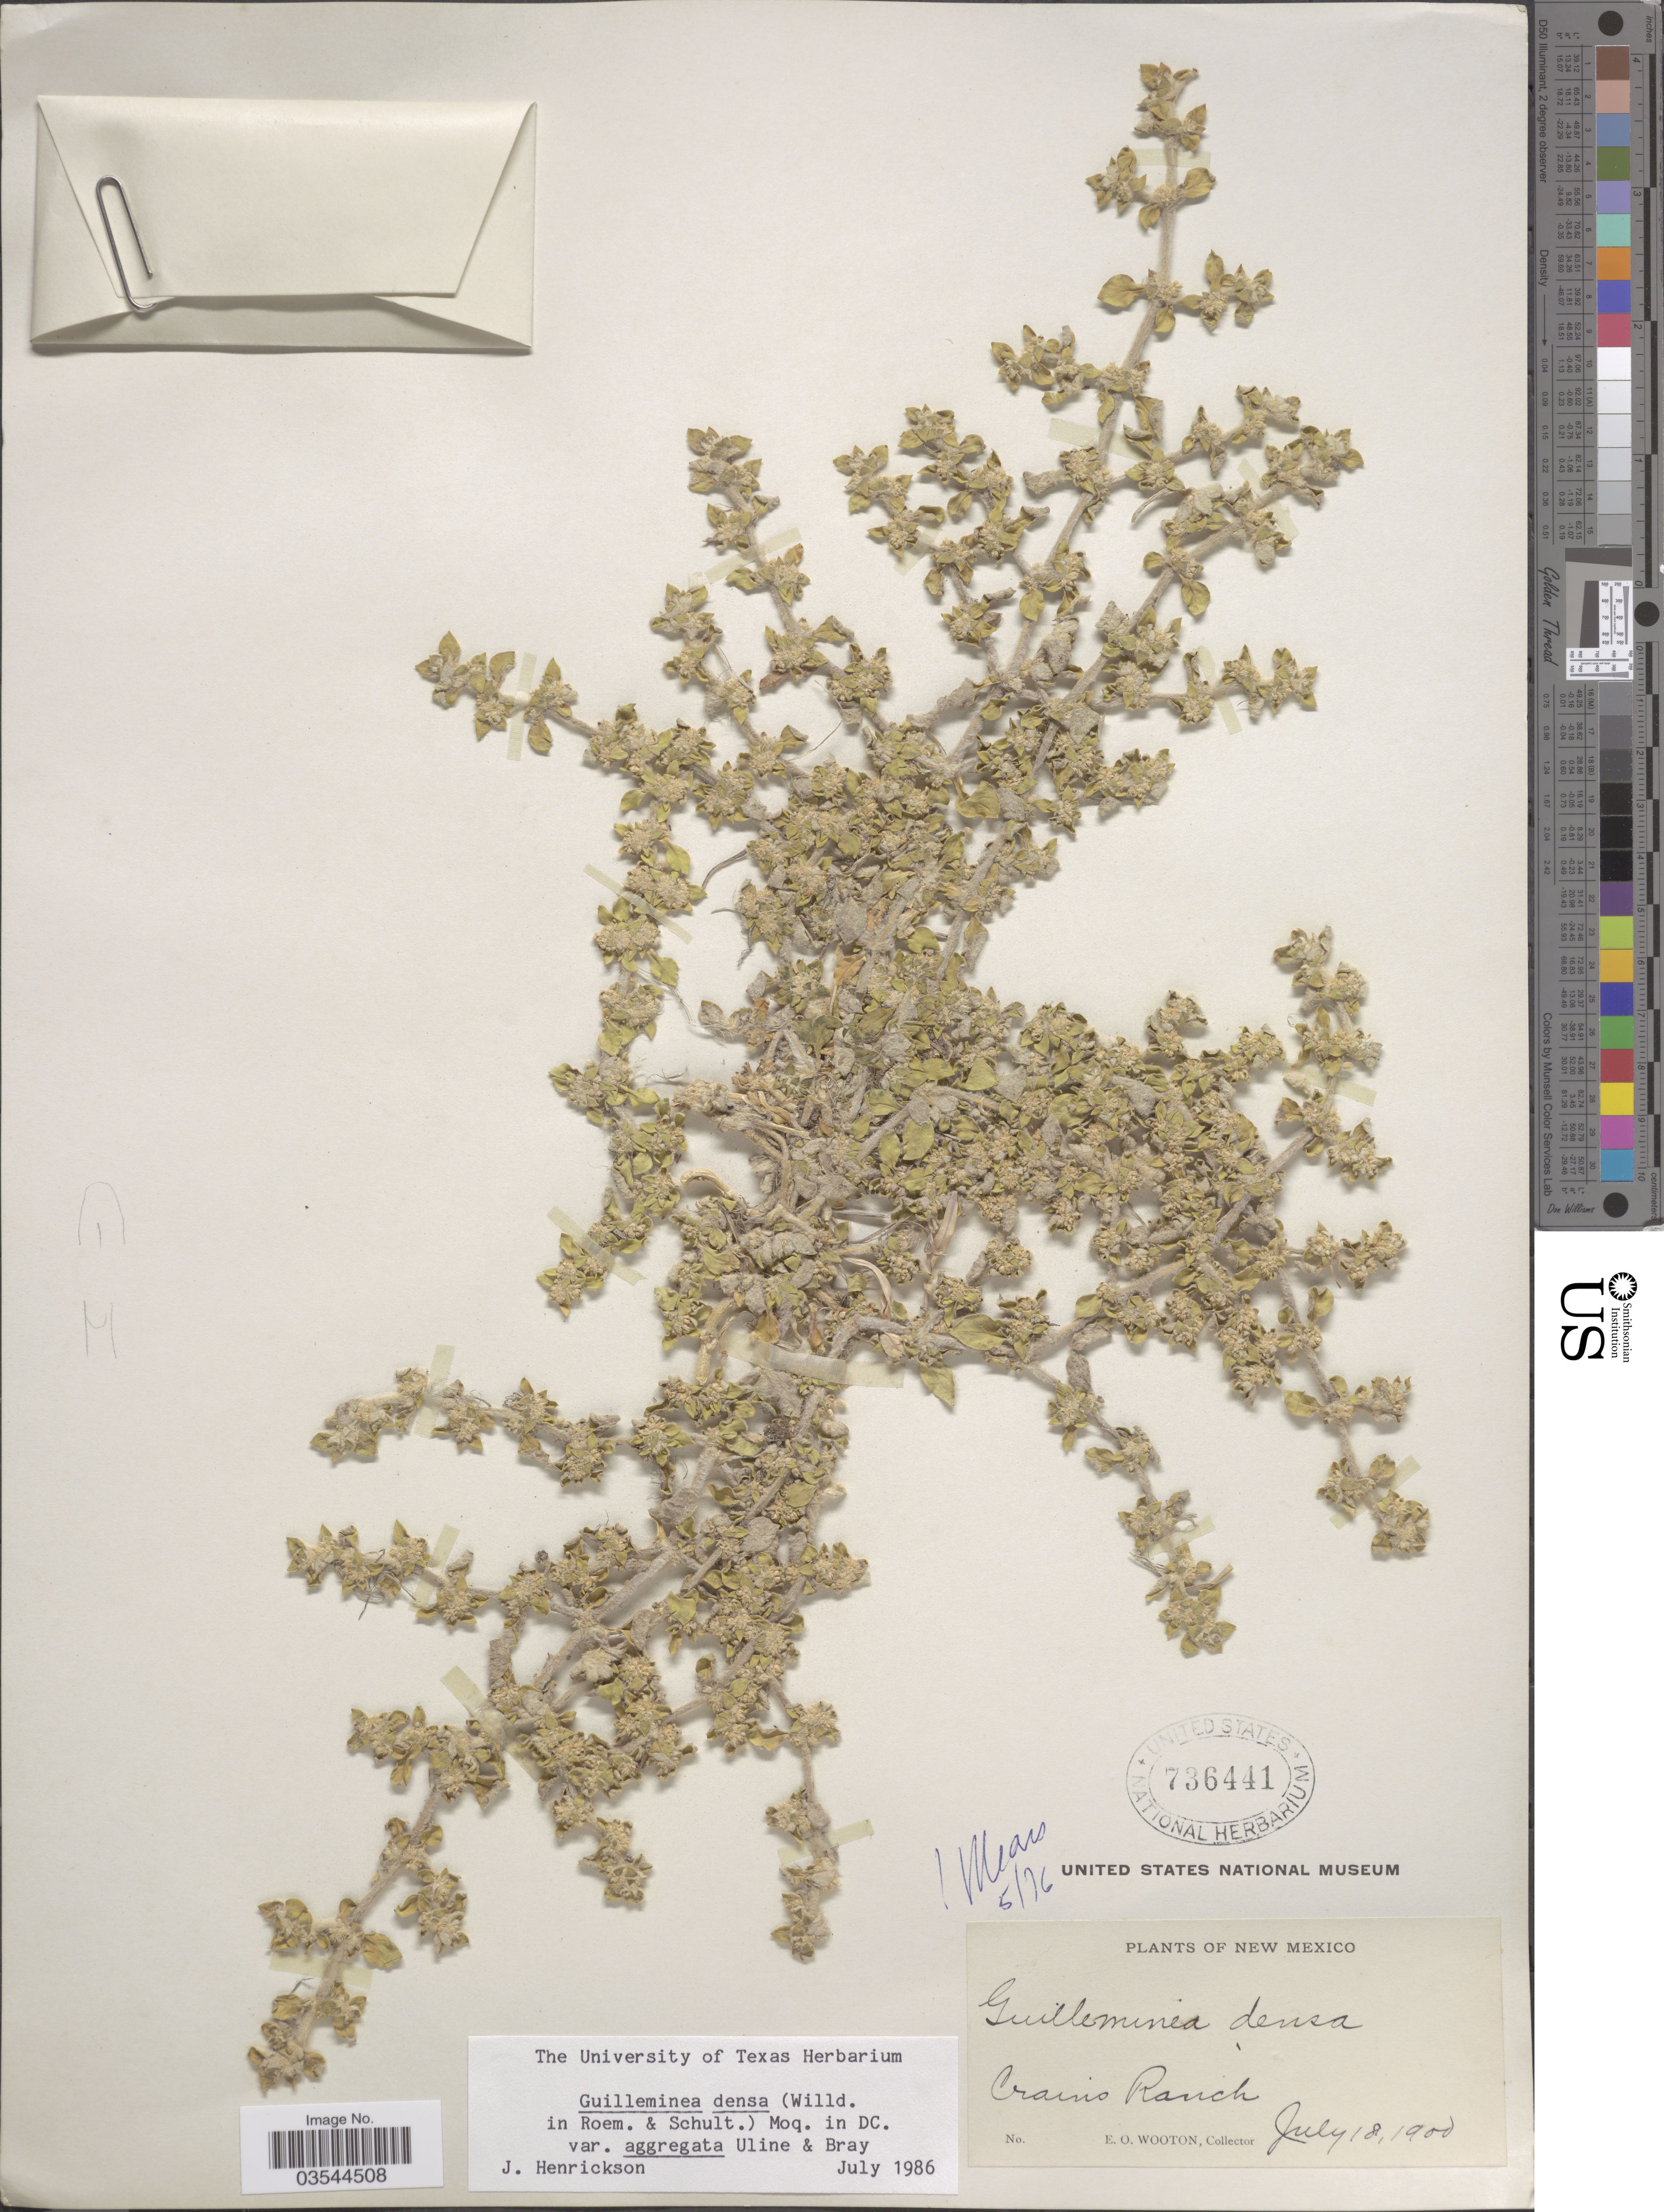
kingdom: Plantae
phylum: Tracheophyta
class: Magnoliopsida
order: Caryophyllales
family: Amaranthaceae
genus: Guilleminea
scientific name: Guilleminea densa var. aggregata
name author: Uline & W.L. Bray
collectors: E. O. Wooton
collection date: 1900-07-18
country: United States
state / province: New Mexico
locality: Crains Ranch.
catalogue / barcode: US 736441